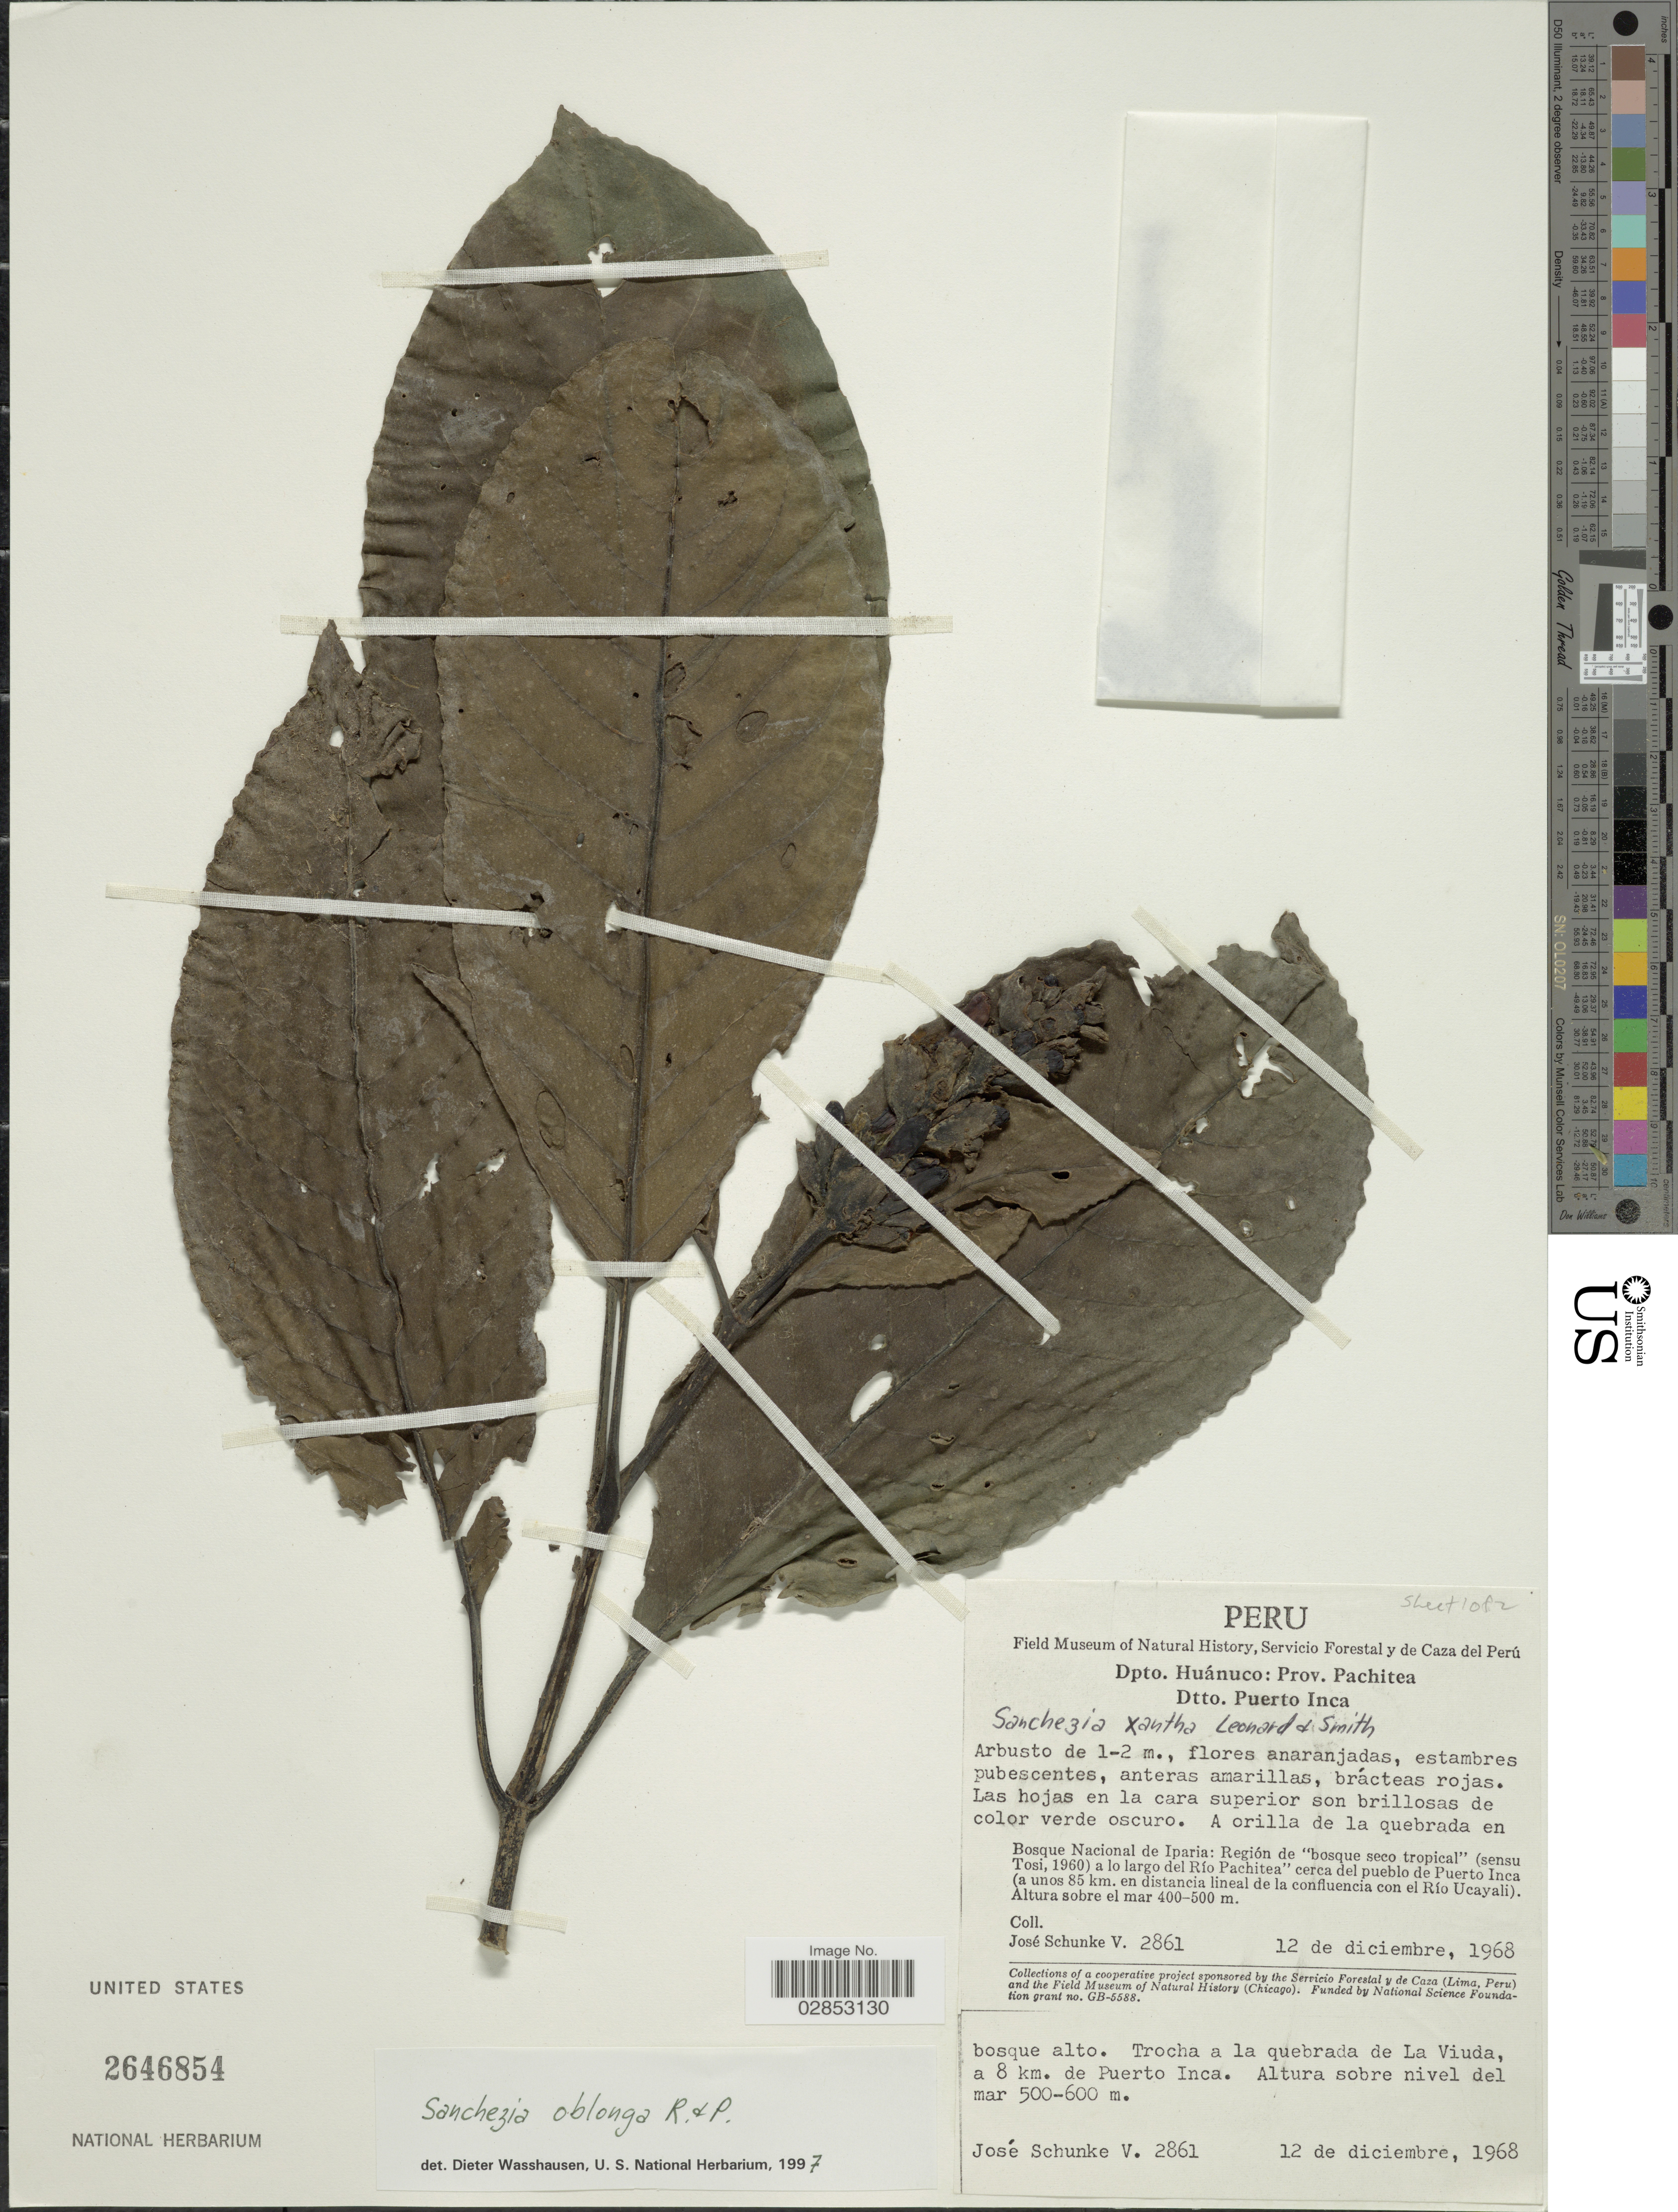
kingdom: Plantae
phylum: Tracheophyta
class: Magnoliopsida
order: Lamiales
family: Acanthaceae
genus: Sanchezia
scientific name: Sanchezia pulchra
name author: Leonard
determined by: Azevedo, Igor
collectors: J. Schunke Vigo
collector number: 2861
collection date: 1968-12-12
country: Peru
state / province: Huánuco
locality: Dpto. Huánuco: Prov. Pachitea, Dtto. Puerto Inca, Bosque Nacional de Iparia: Región de "bosque seco tropical" (sensu Tosi, 1960) a lo largo del "Río Pachitea" cerca del pueblo de Puerto Inca (a unos 85 km. en distancia lineal de la confluencia con el Río Ucayali).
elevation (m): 400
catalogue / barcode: US 2646854